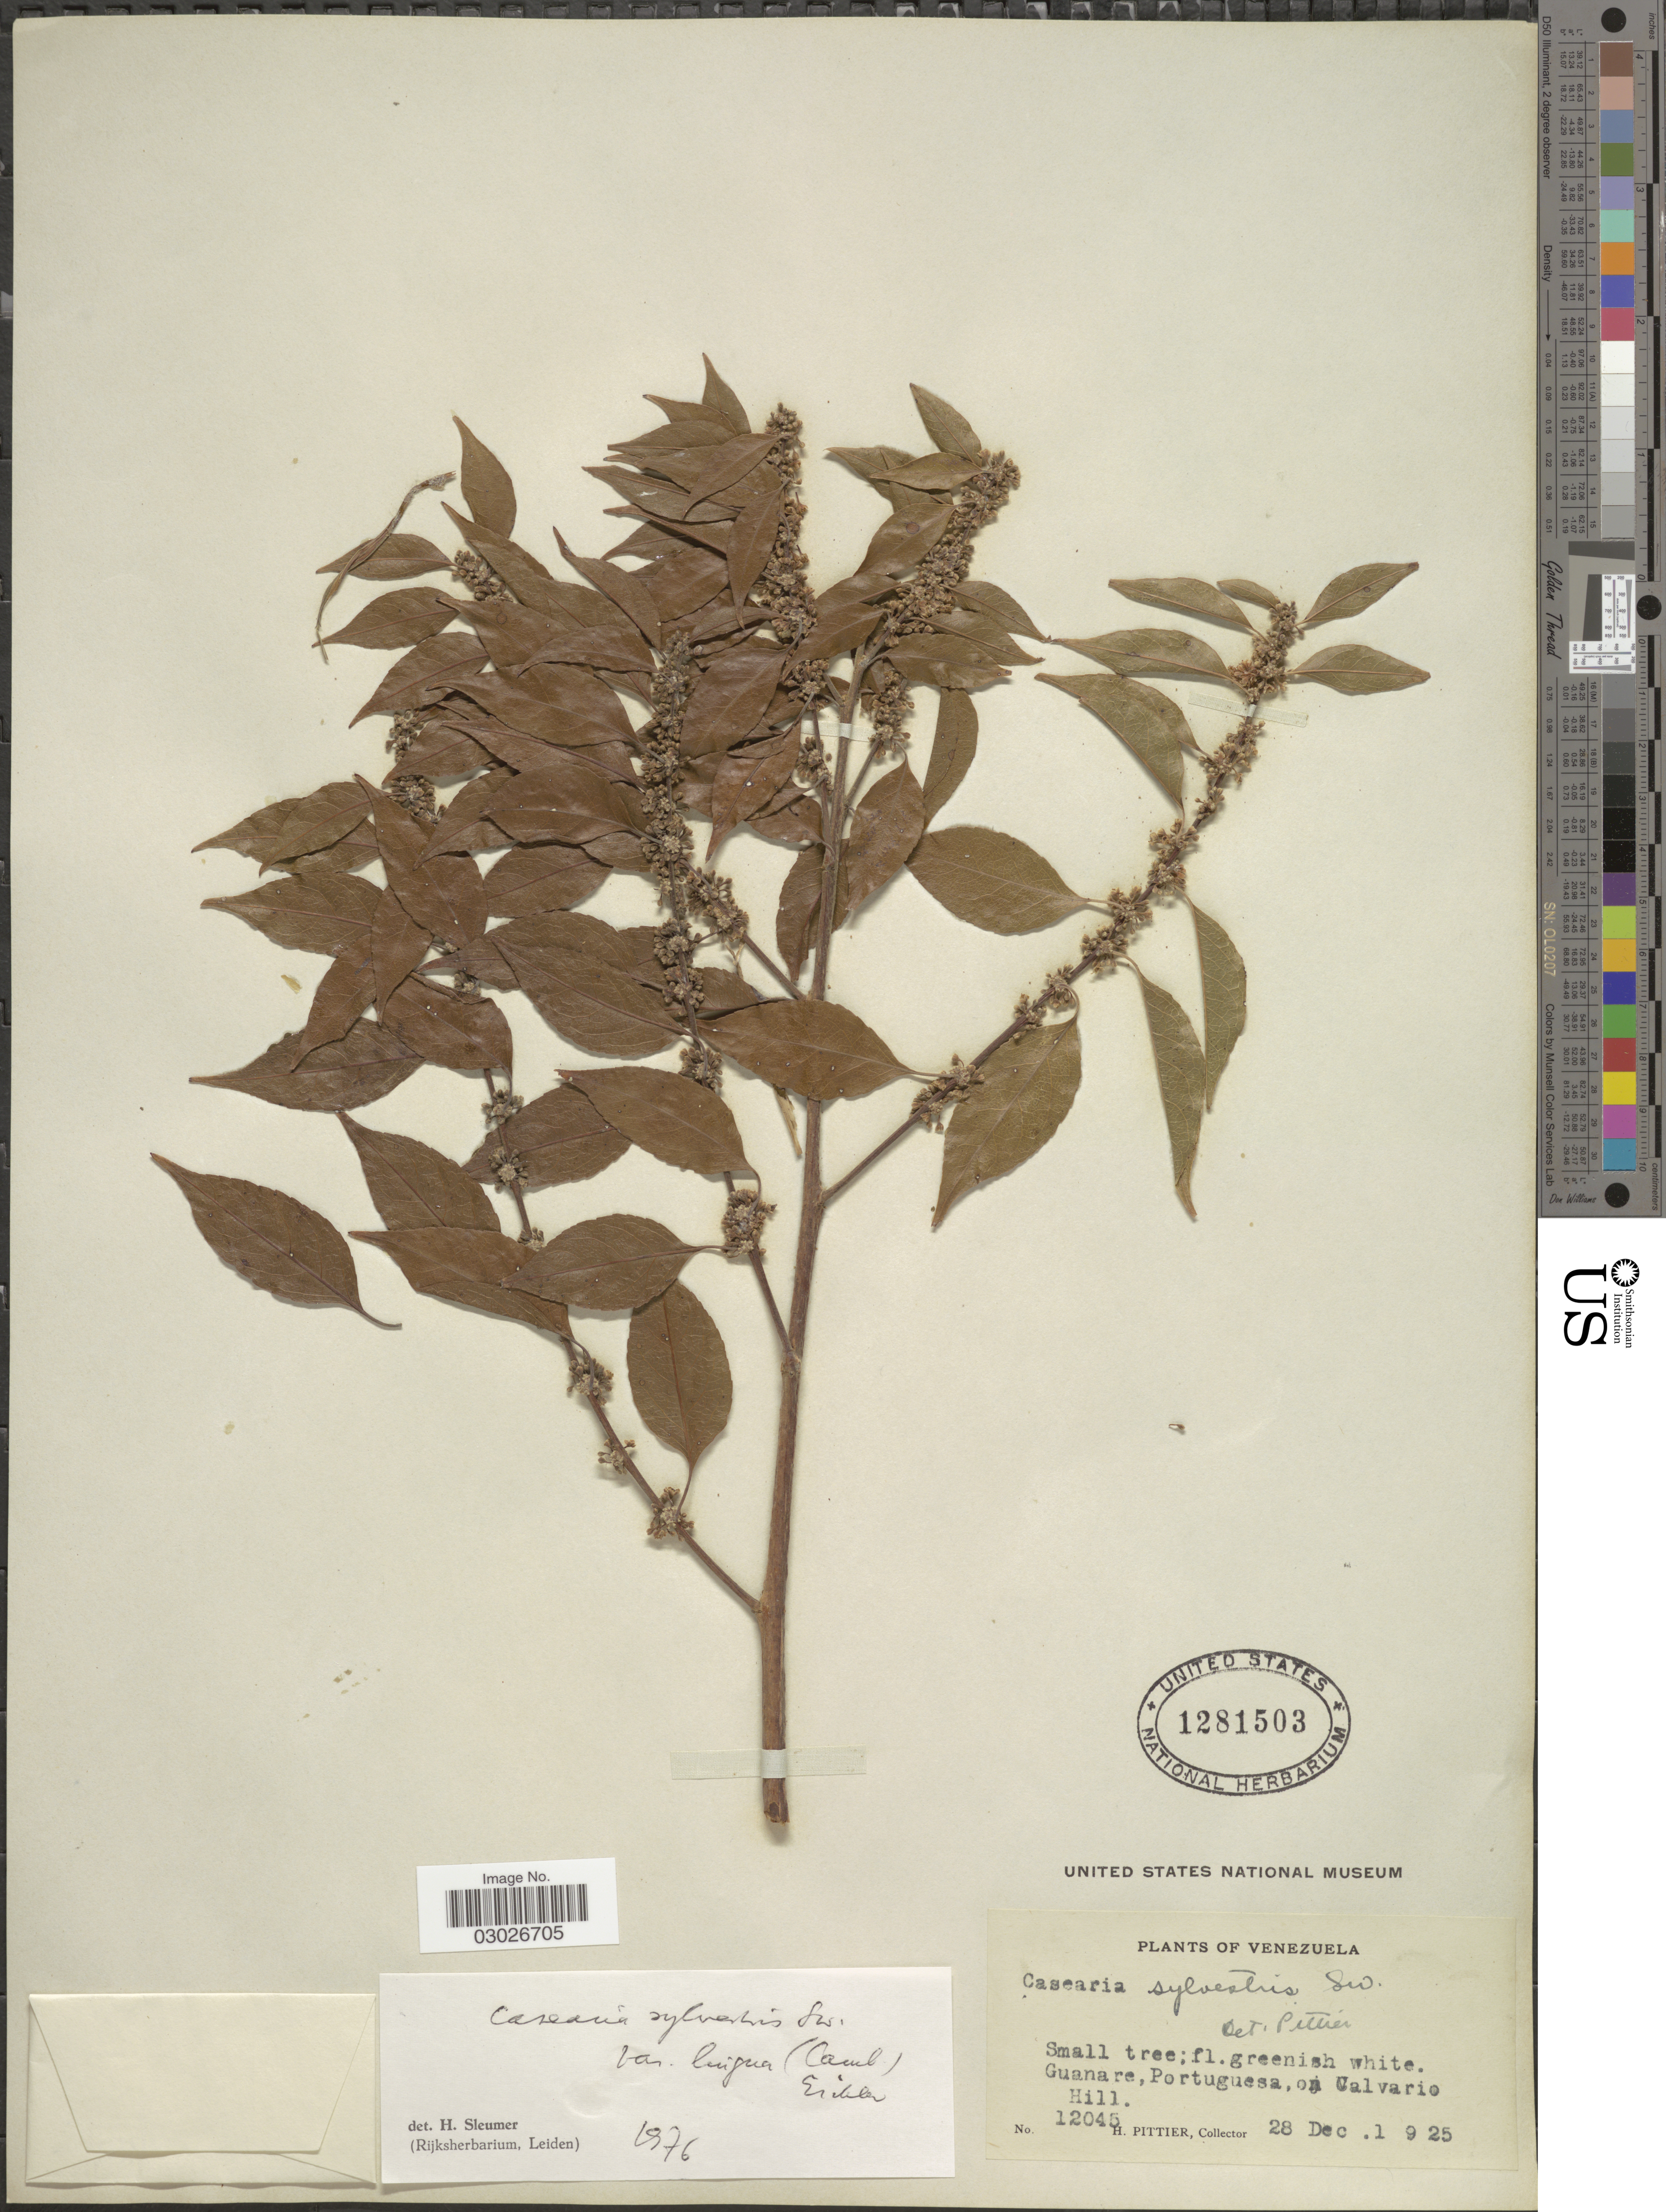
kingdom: Plantae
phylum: Tracheophyta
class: Magnoliopsida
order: Malpighiales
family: Salicaceae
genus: Casearia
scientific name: Casearia sylvestris var. lingua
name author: (Cambess.) Eichler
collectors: H. F. Pittier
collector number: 12045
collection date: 1925-12-28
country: Venezuela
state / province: Portuguesa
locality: Guanare, Portuguesa, on Galvario Hill.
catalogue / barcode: US 1281503